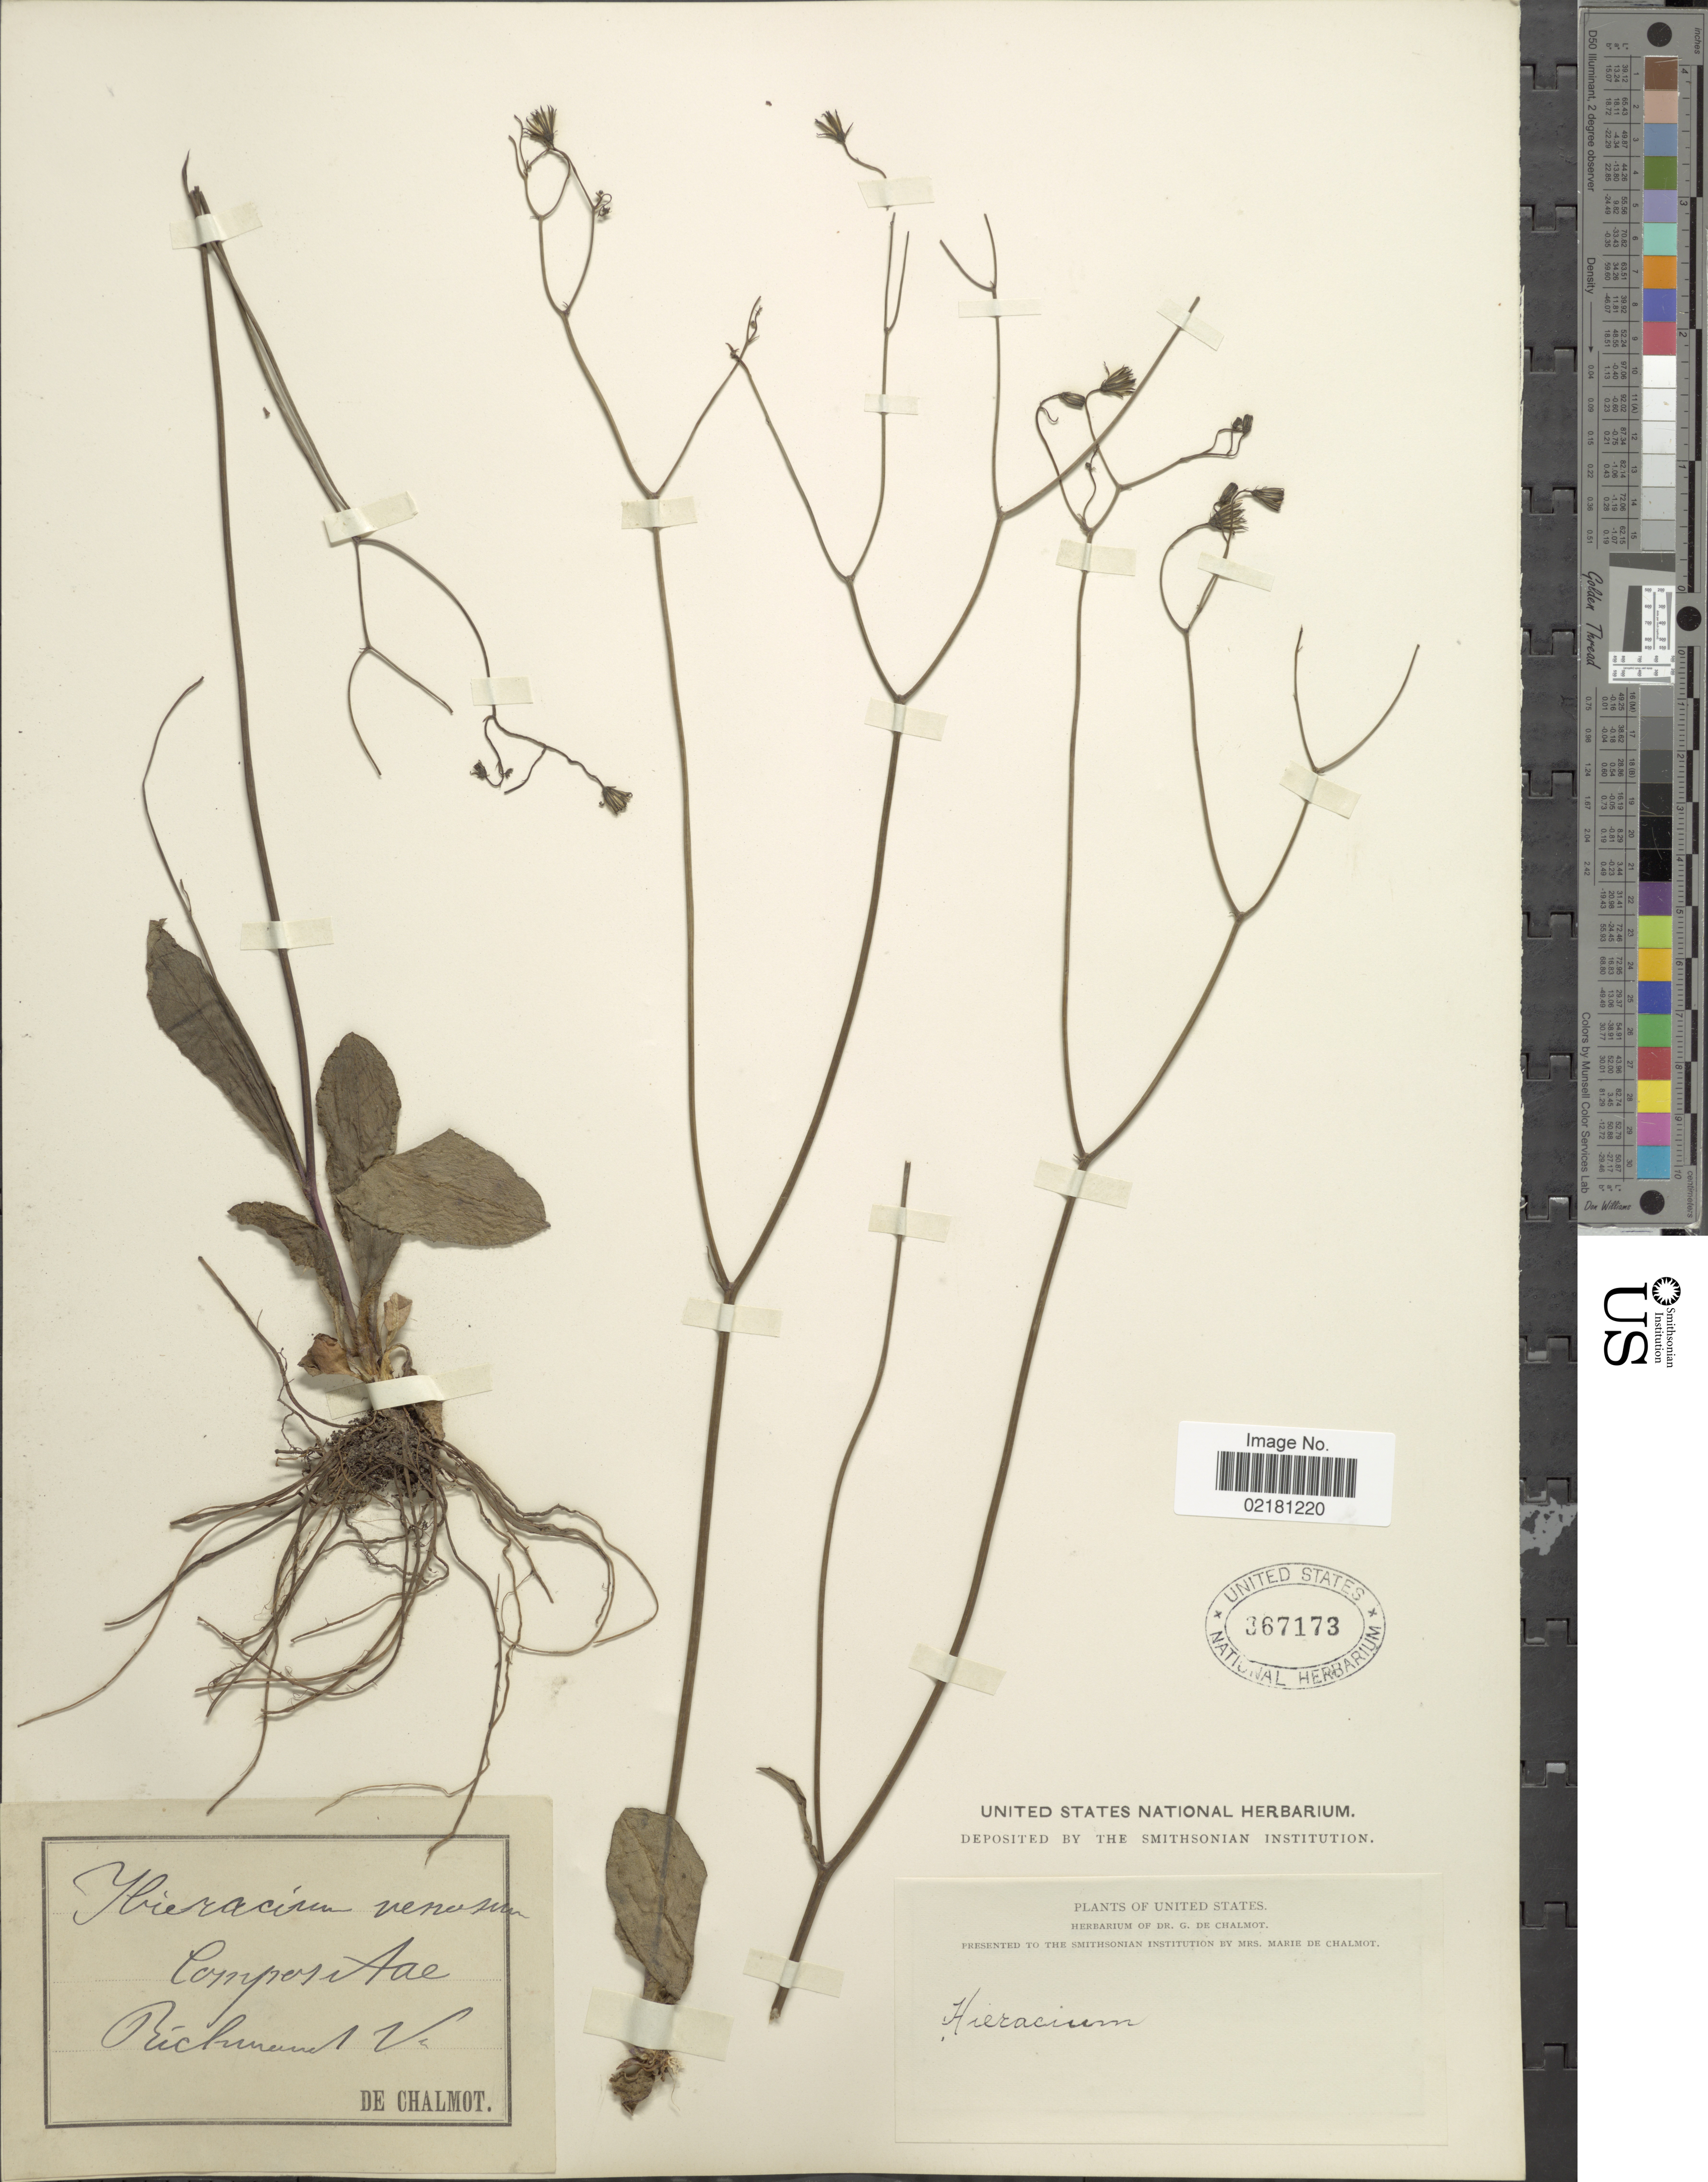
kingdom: Plantae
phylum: Tracheophyta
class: Magnoliopsida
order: Asterales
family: Asteraceae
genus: Hieracium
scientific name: Hieracium venosum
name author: L.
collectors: G. de Chalmot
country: United States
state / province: Virginia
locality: Richmond, Va.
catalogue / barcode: US 367173